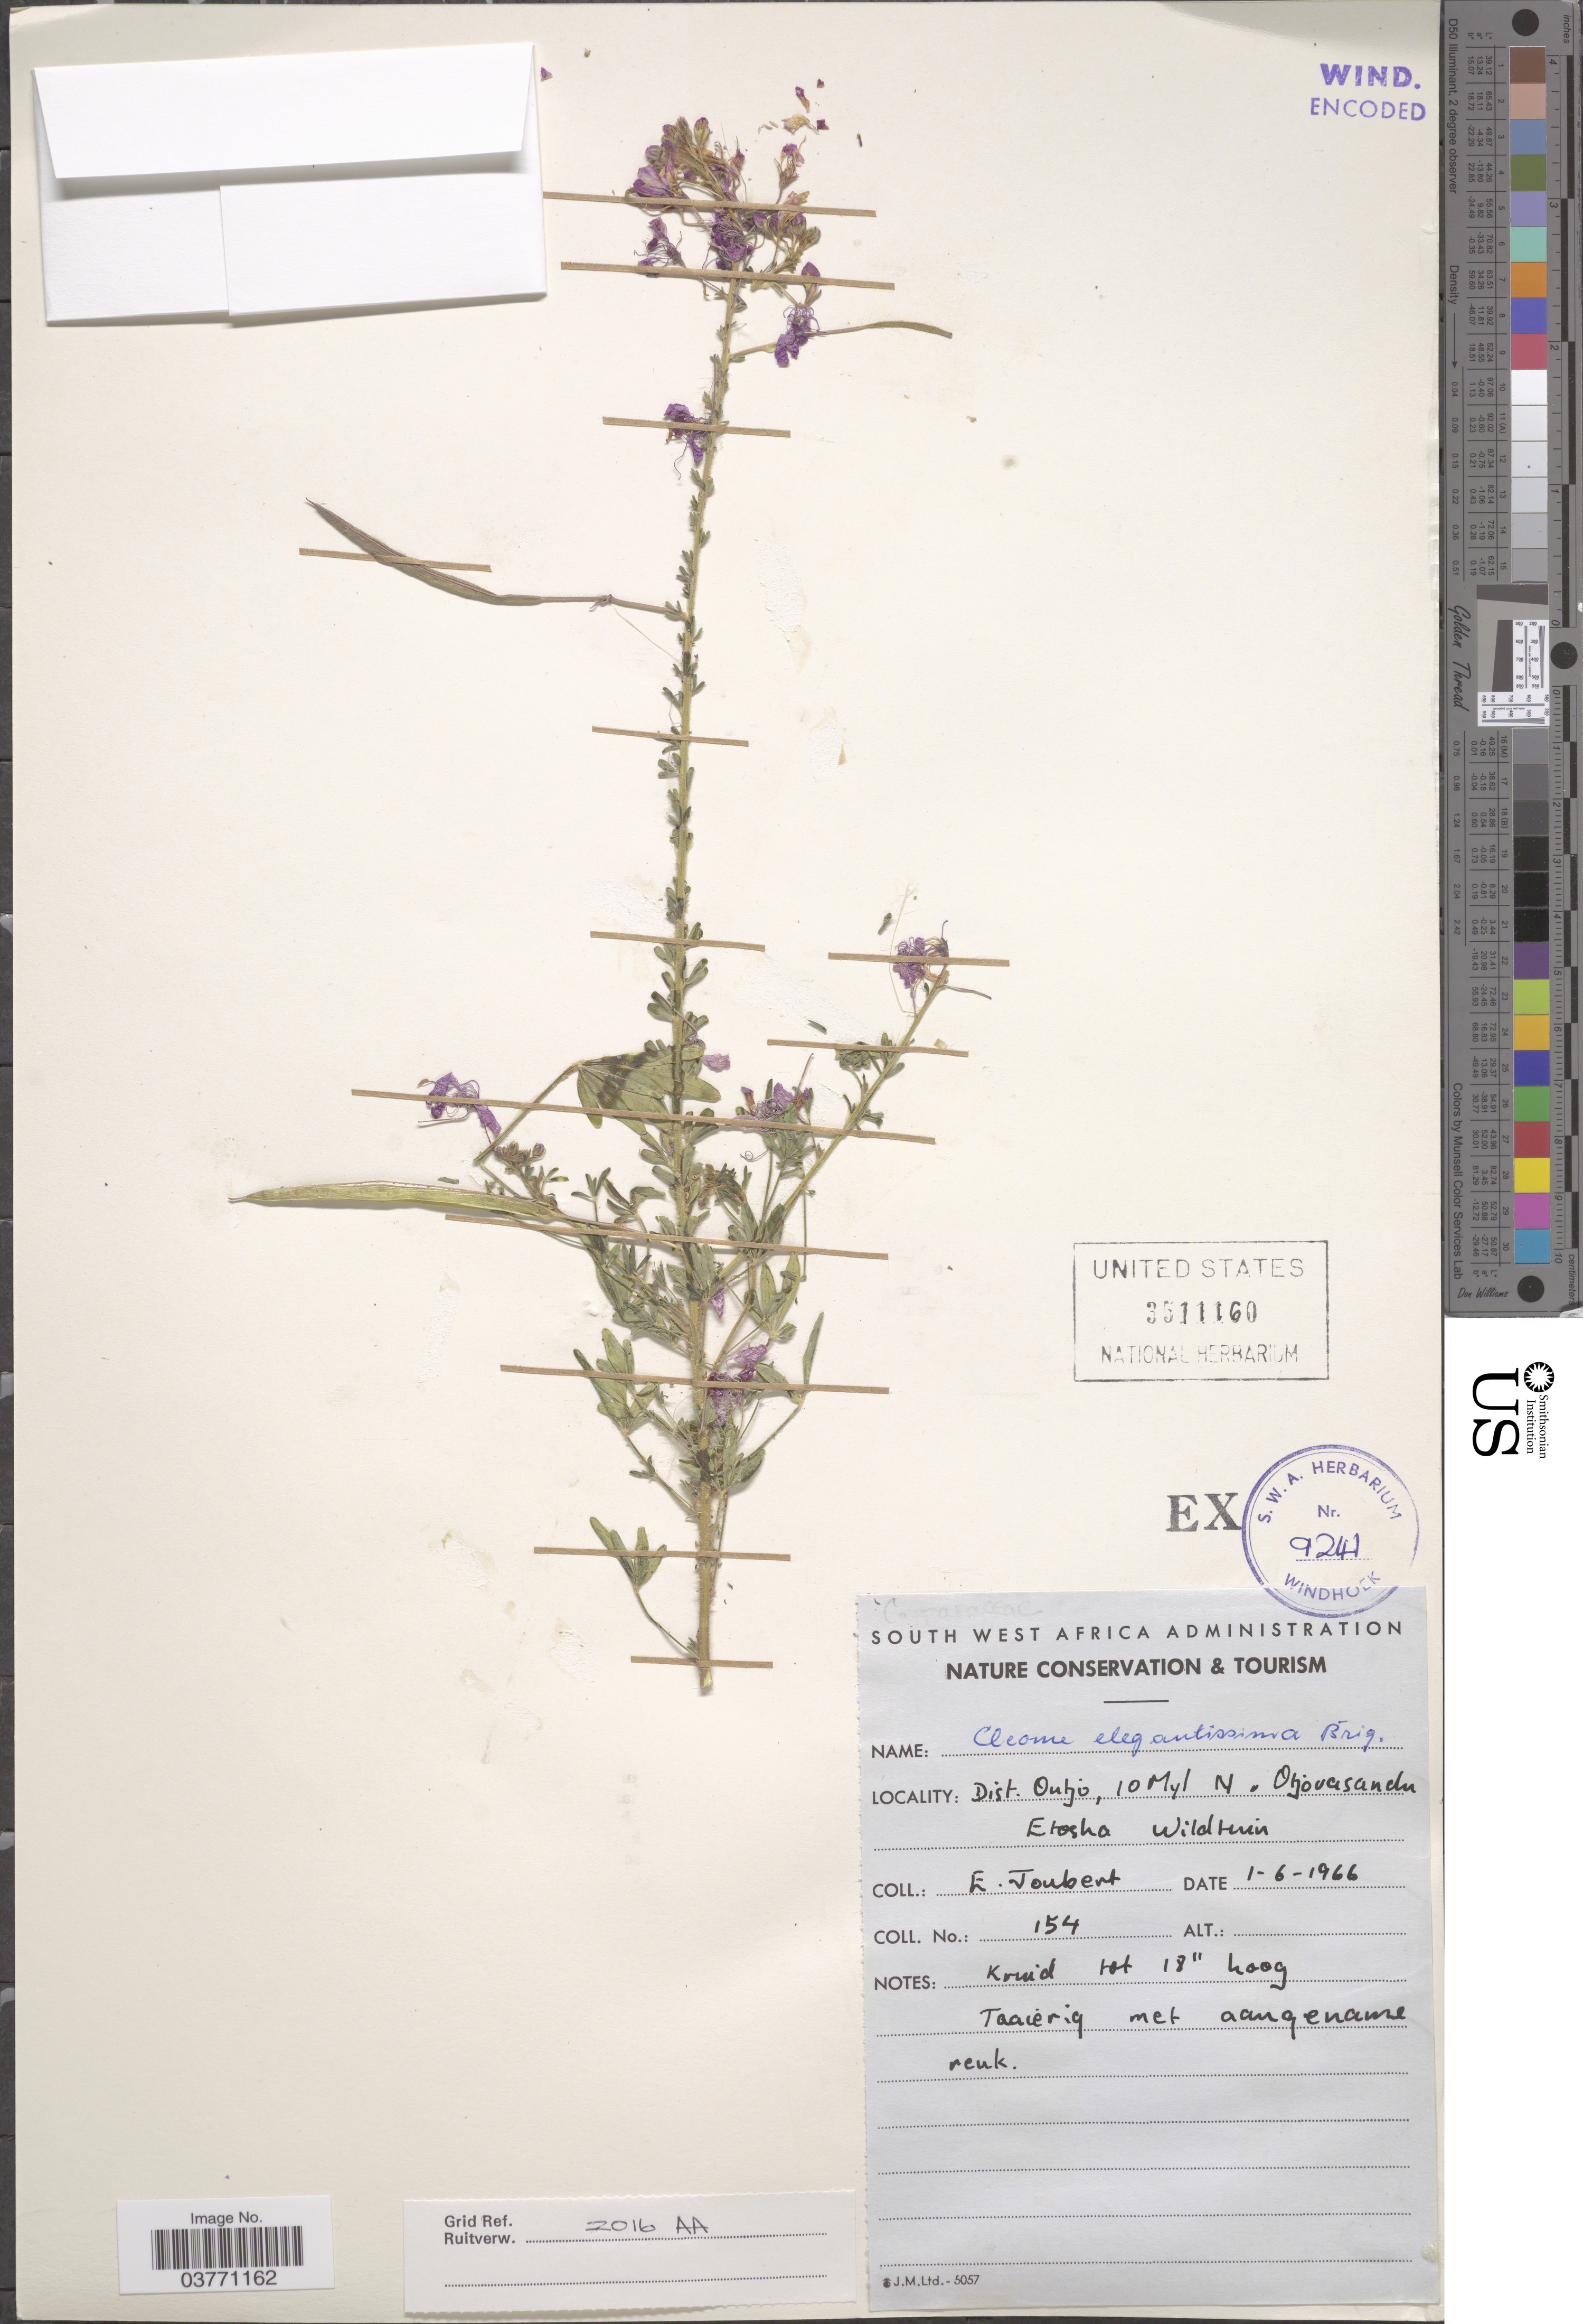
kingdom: Plantae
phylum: Tracheophyta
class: Magnoliopsida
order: Brassicales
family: Cleomaceae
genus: Sieruela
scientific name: Sieruela elegantissima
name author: (Briq.) Roalson & J.C. Hall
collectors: E. Joubert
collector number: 154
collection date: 1966-06-01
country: Namibia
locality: Dist. Outjo, 10 Myl N. Otjovasandu. Etosha Wildtuin.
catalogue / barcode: US 3511160